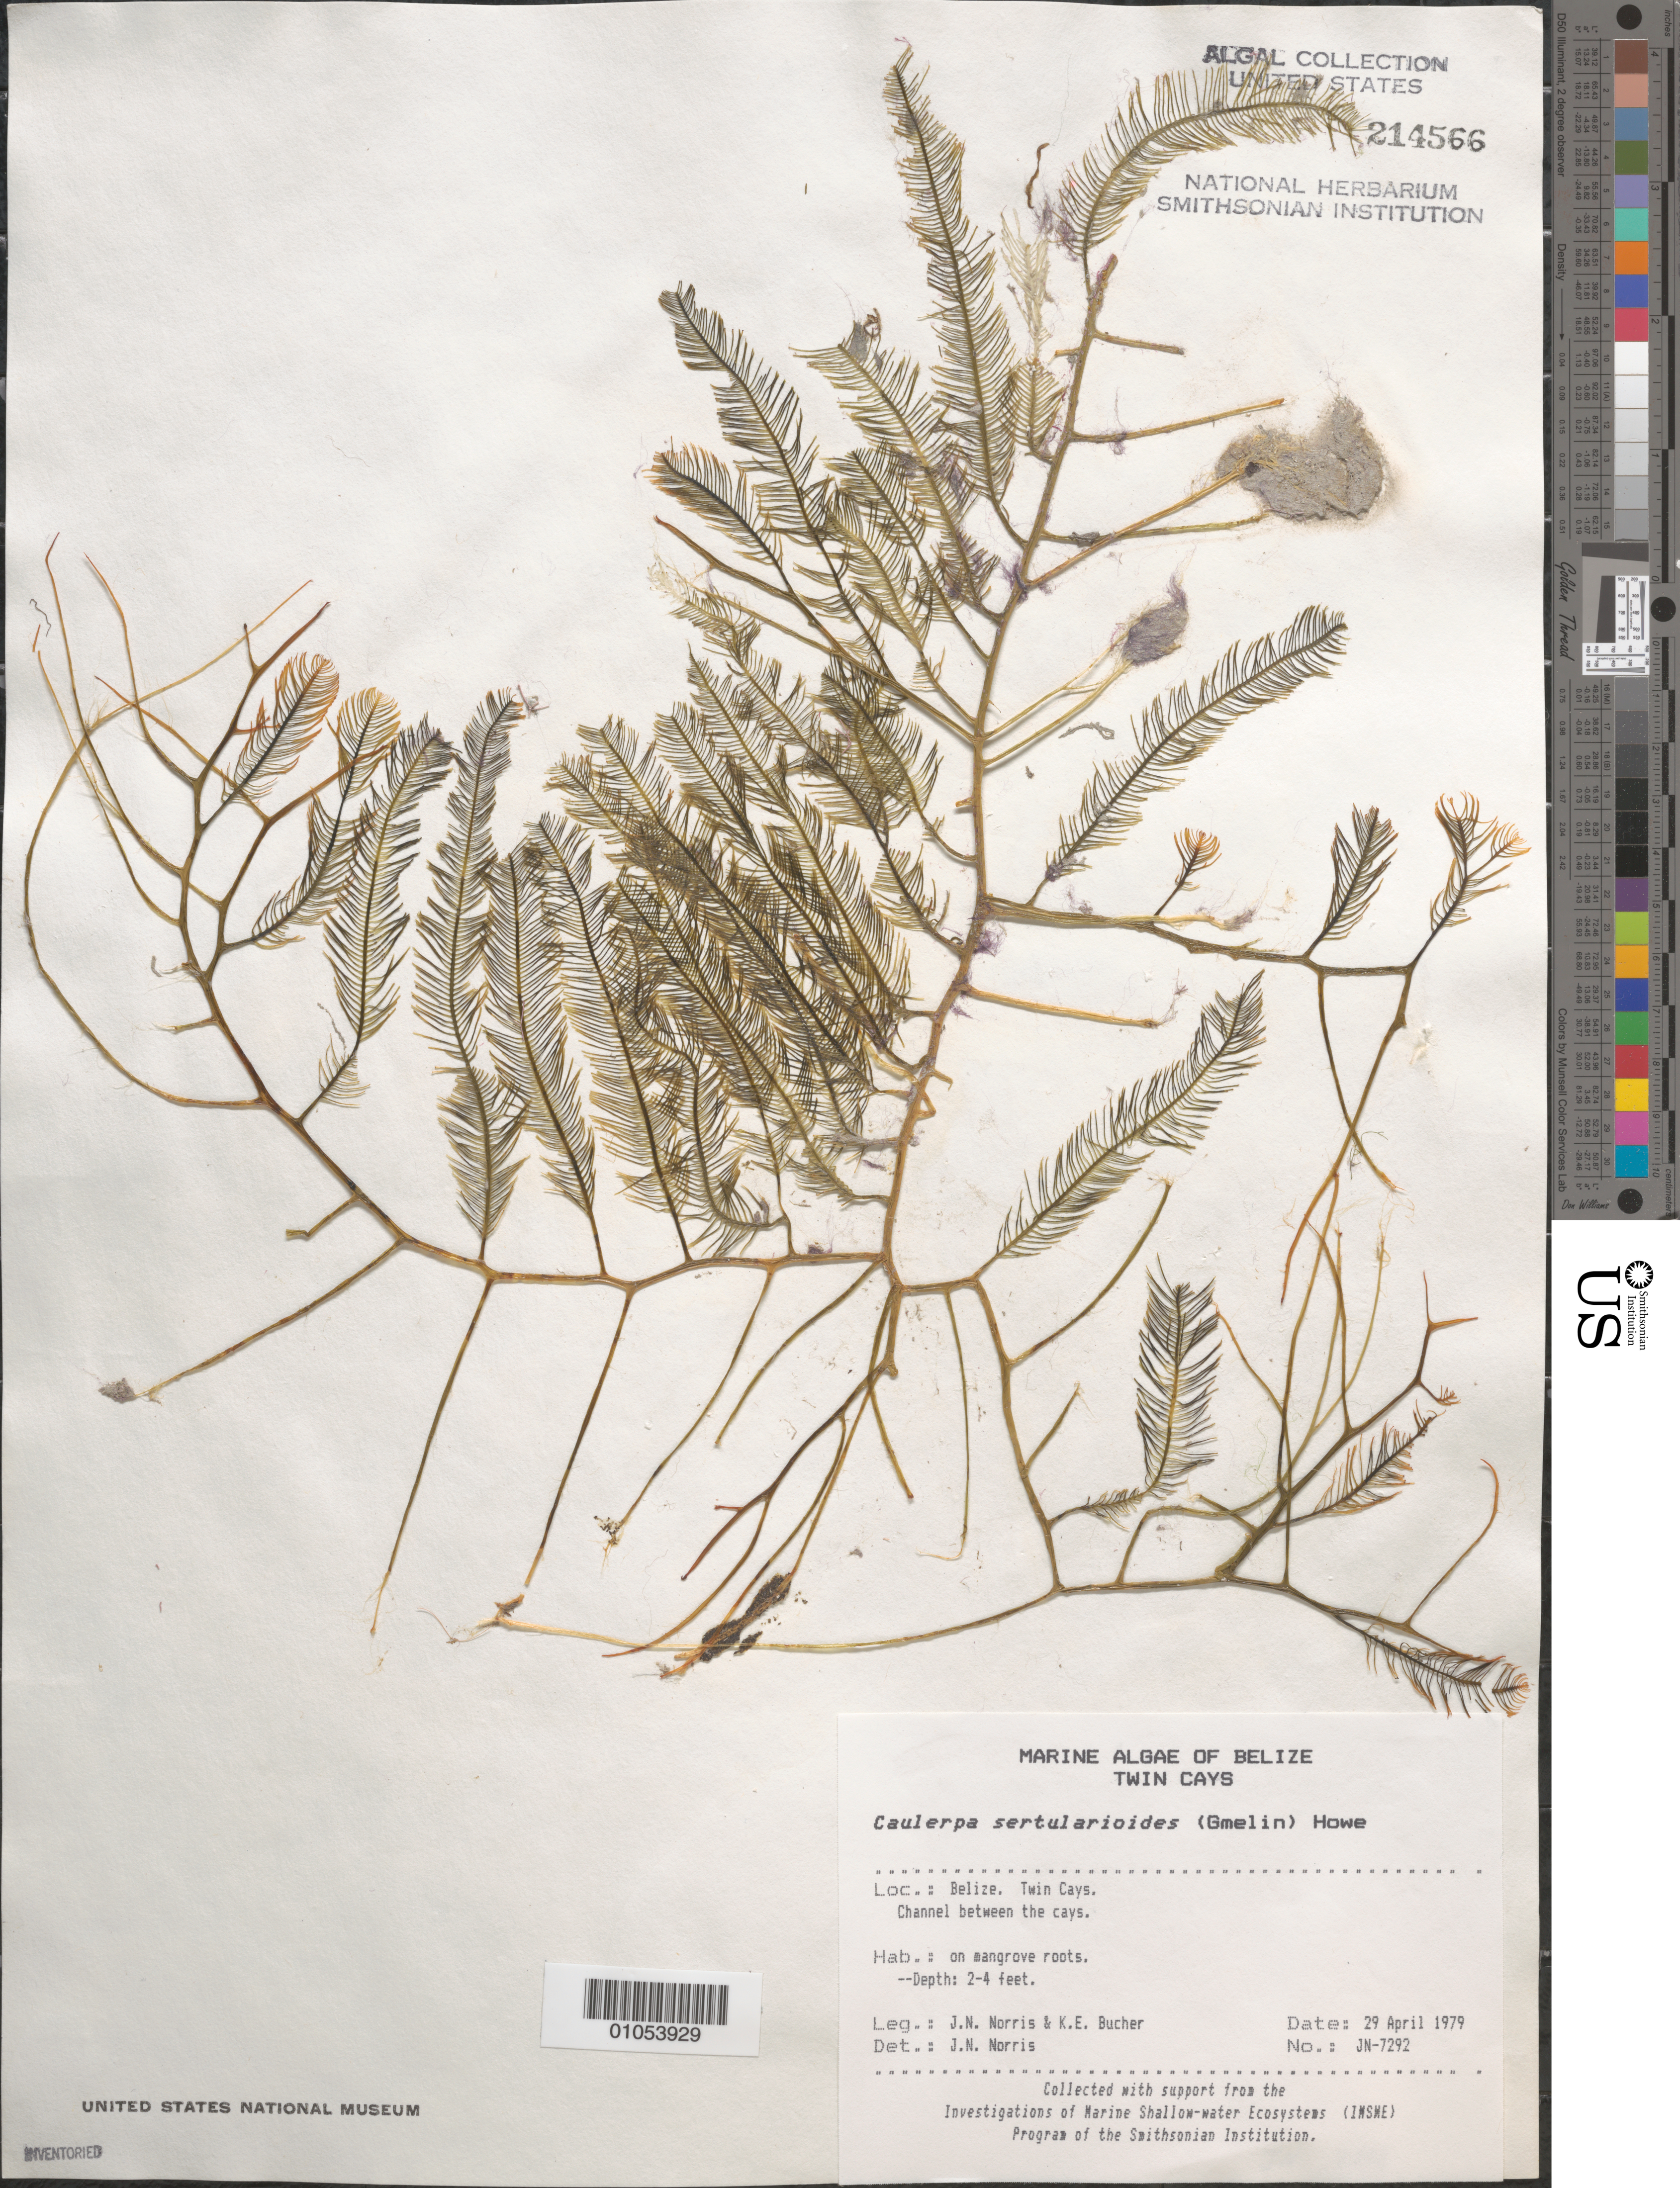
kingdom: Plantae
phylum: Chlorophyta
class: Ulvophyceae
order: Bryopsidales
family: Caulerpaceae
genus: Caulerpa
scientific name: Caulerpa sertularioides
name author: (S.G. Gmel.) M. Howe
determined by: Norris, James N.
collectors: J. N. Norris & K. E. Bucher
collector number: JN-7292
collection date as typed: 29 Apr 1979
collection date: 1979-04-29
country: Belize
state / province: Stann Creek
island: Twin Cays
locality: Channel between Twin Cays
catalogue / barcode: US 214566